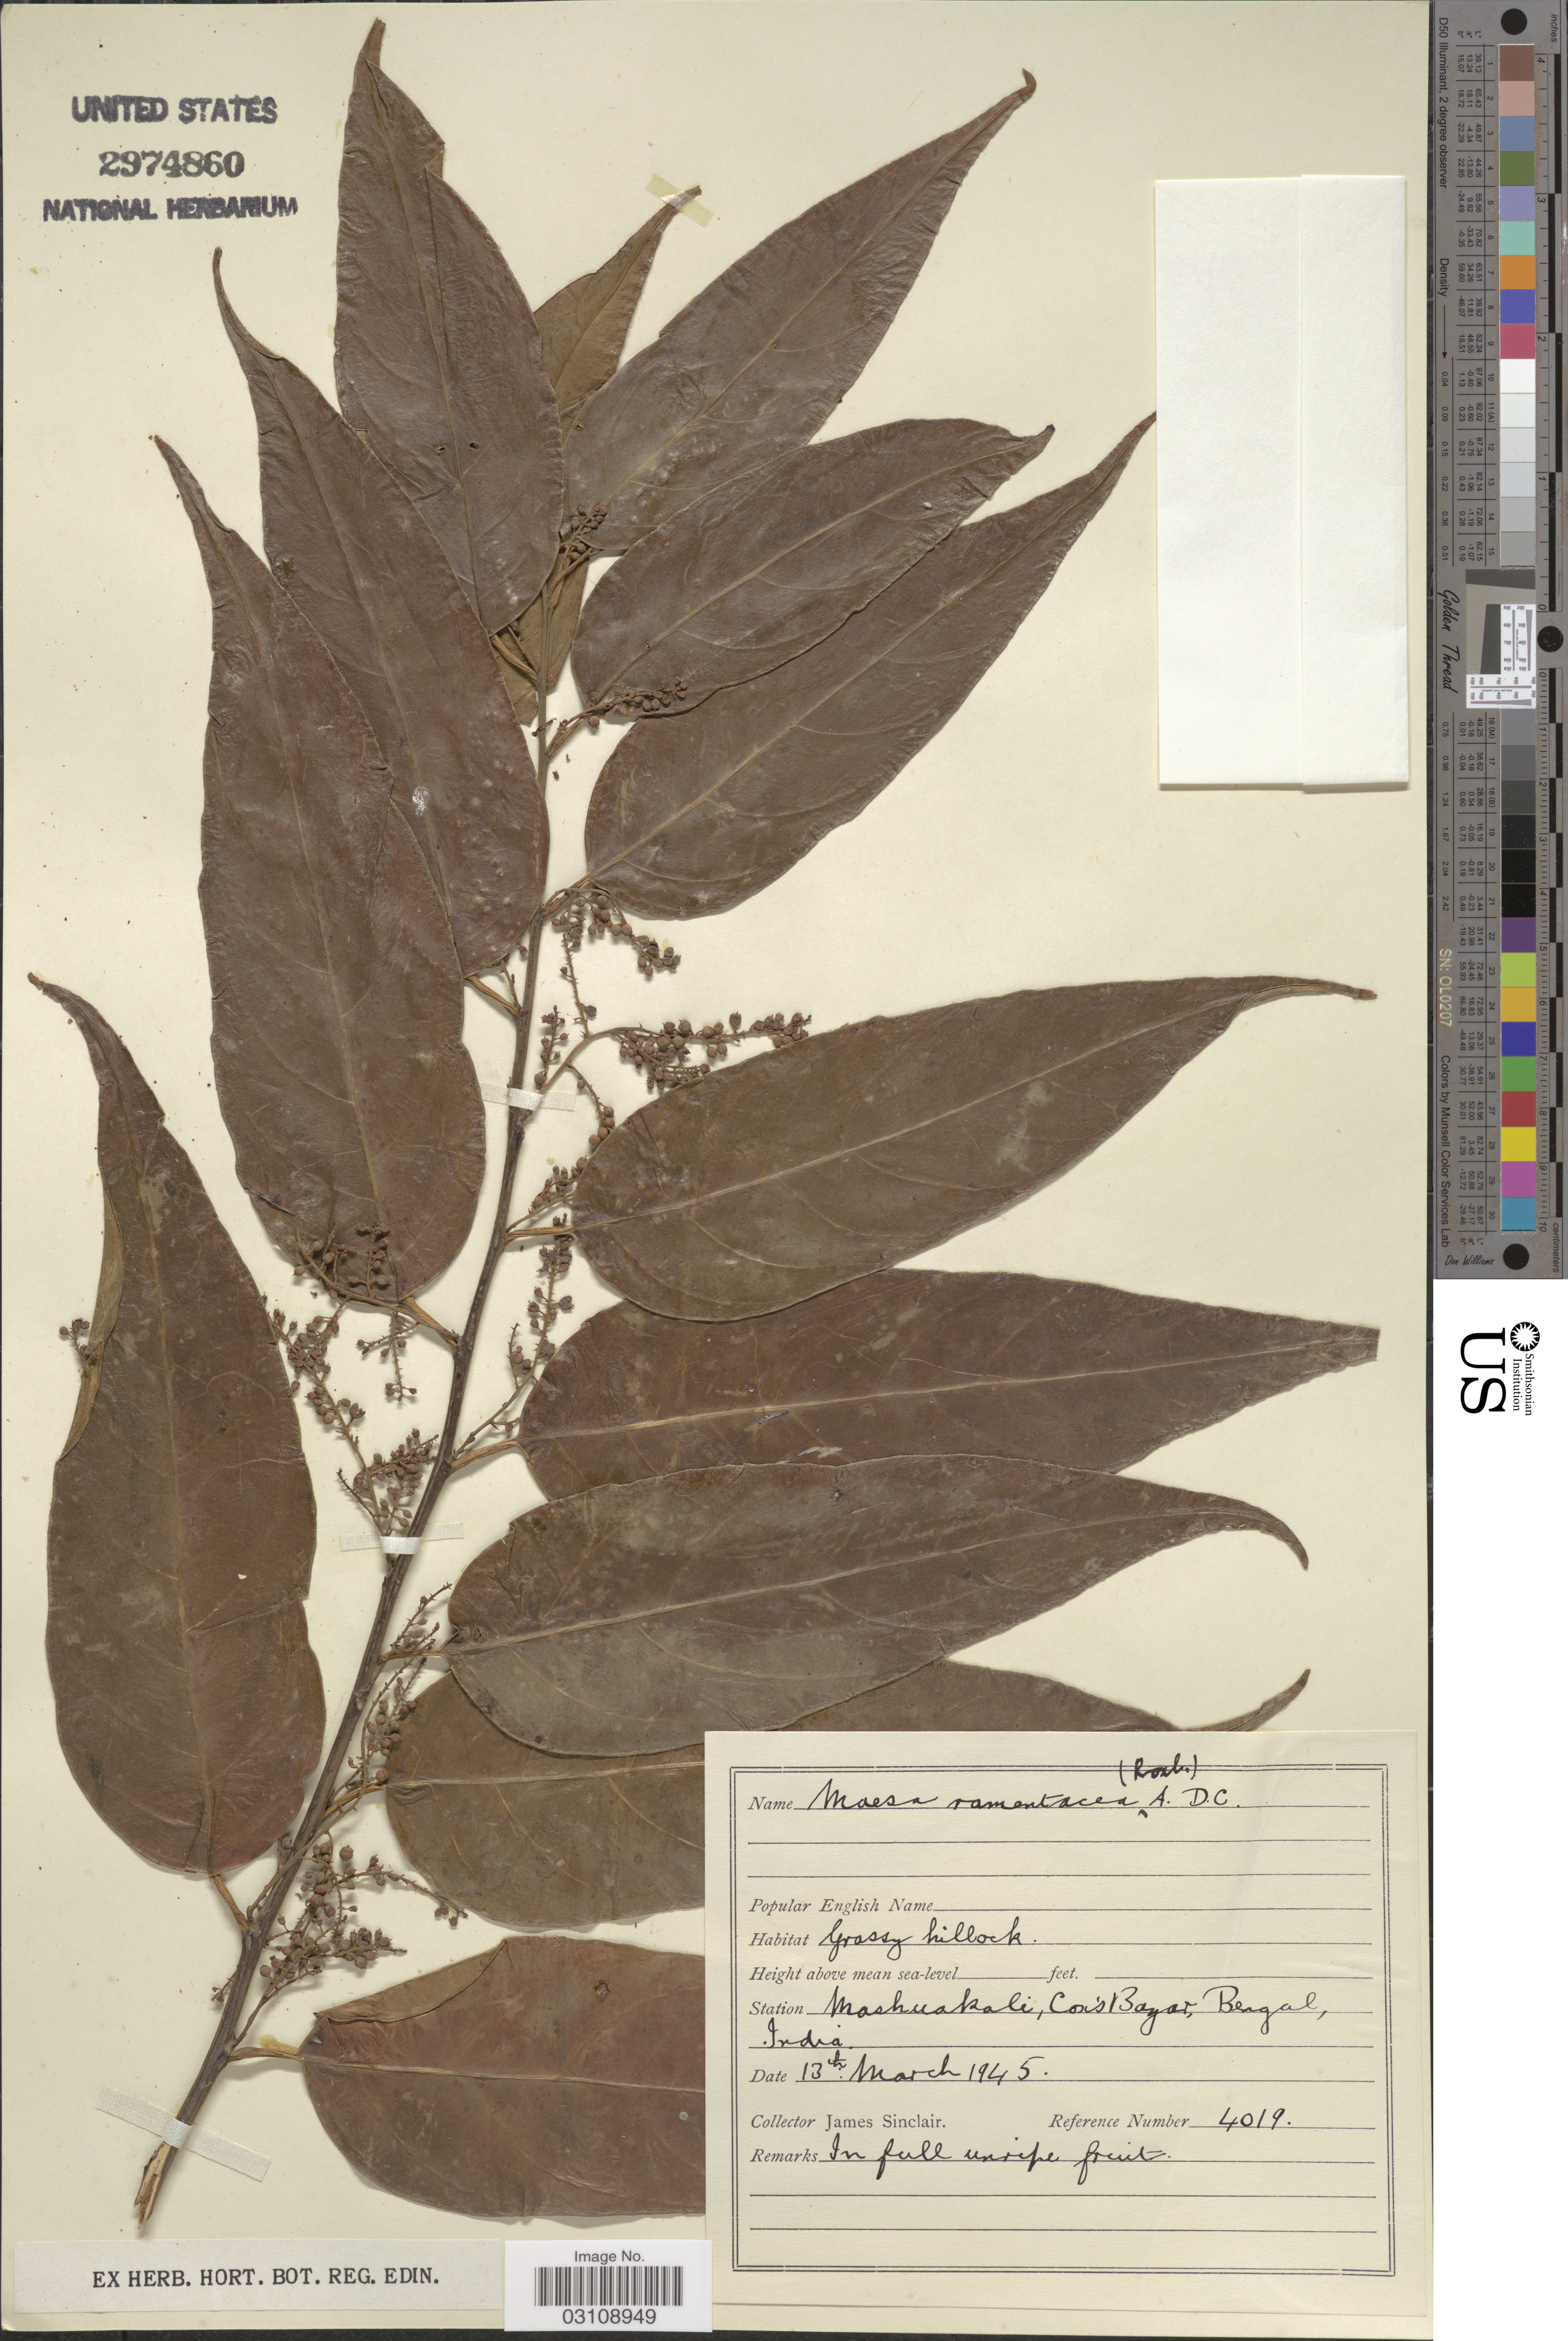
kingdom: Plantae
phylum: Tracheophyta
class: Magnoliopsida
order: Ericales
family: Primulaceae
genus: Maesa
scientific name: Maesa ramentacea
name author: (Roxb.) A. DC.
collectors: J. Sinclair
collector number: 4019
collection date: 1945-03-13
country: Bangladesh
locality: Station Mashuakali, Cox's Bazar, Bengal.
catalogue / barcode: US 2974860